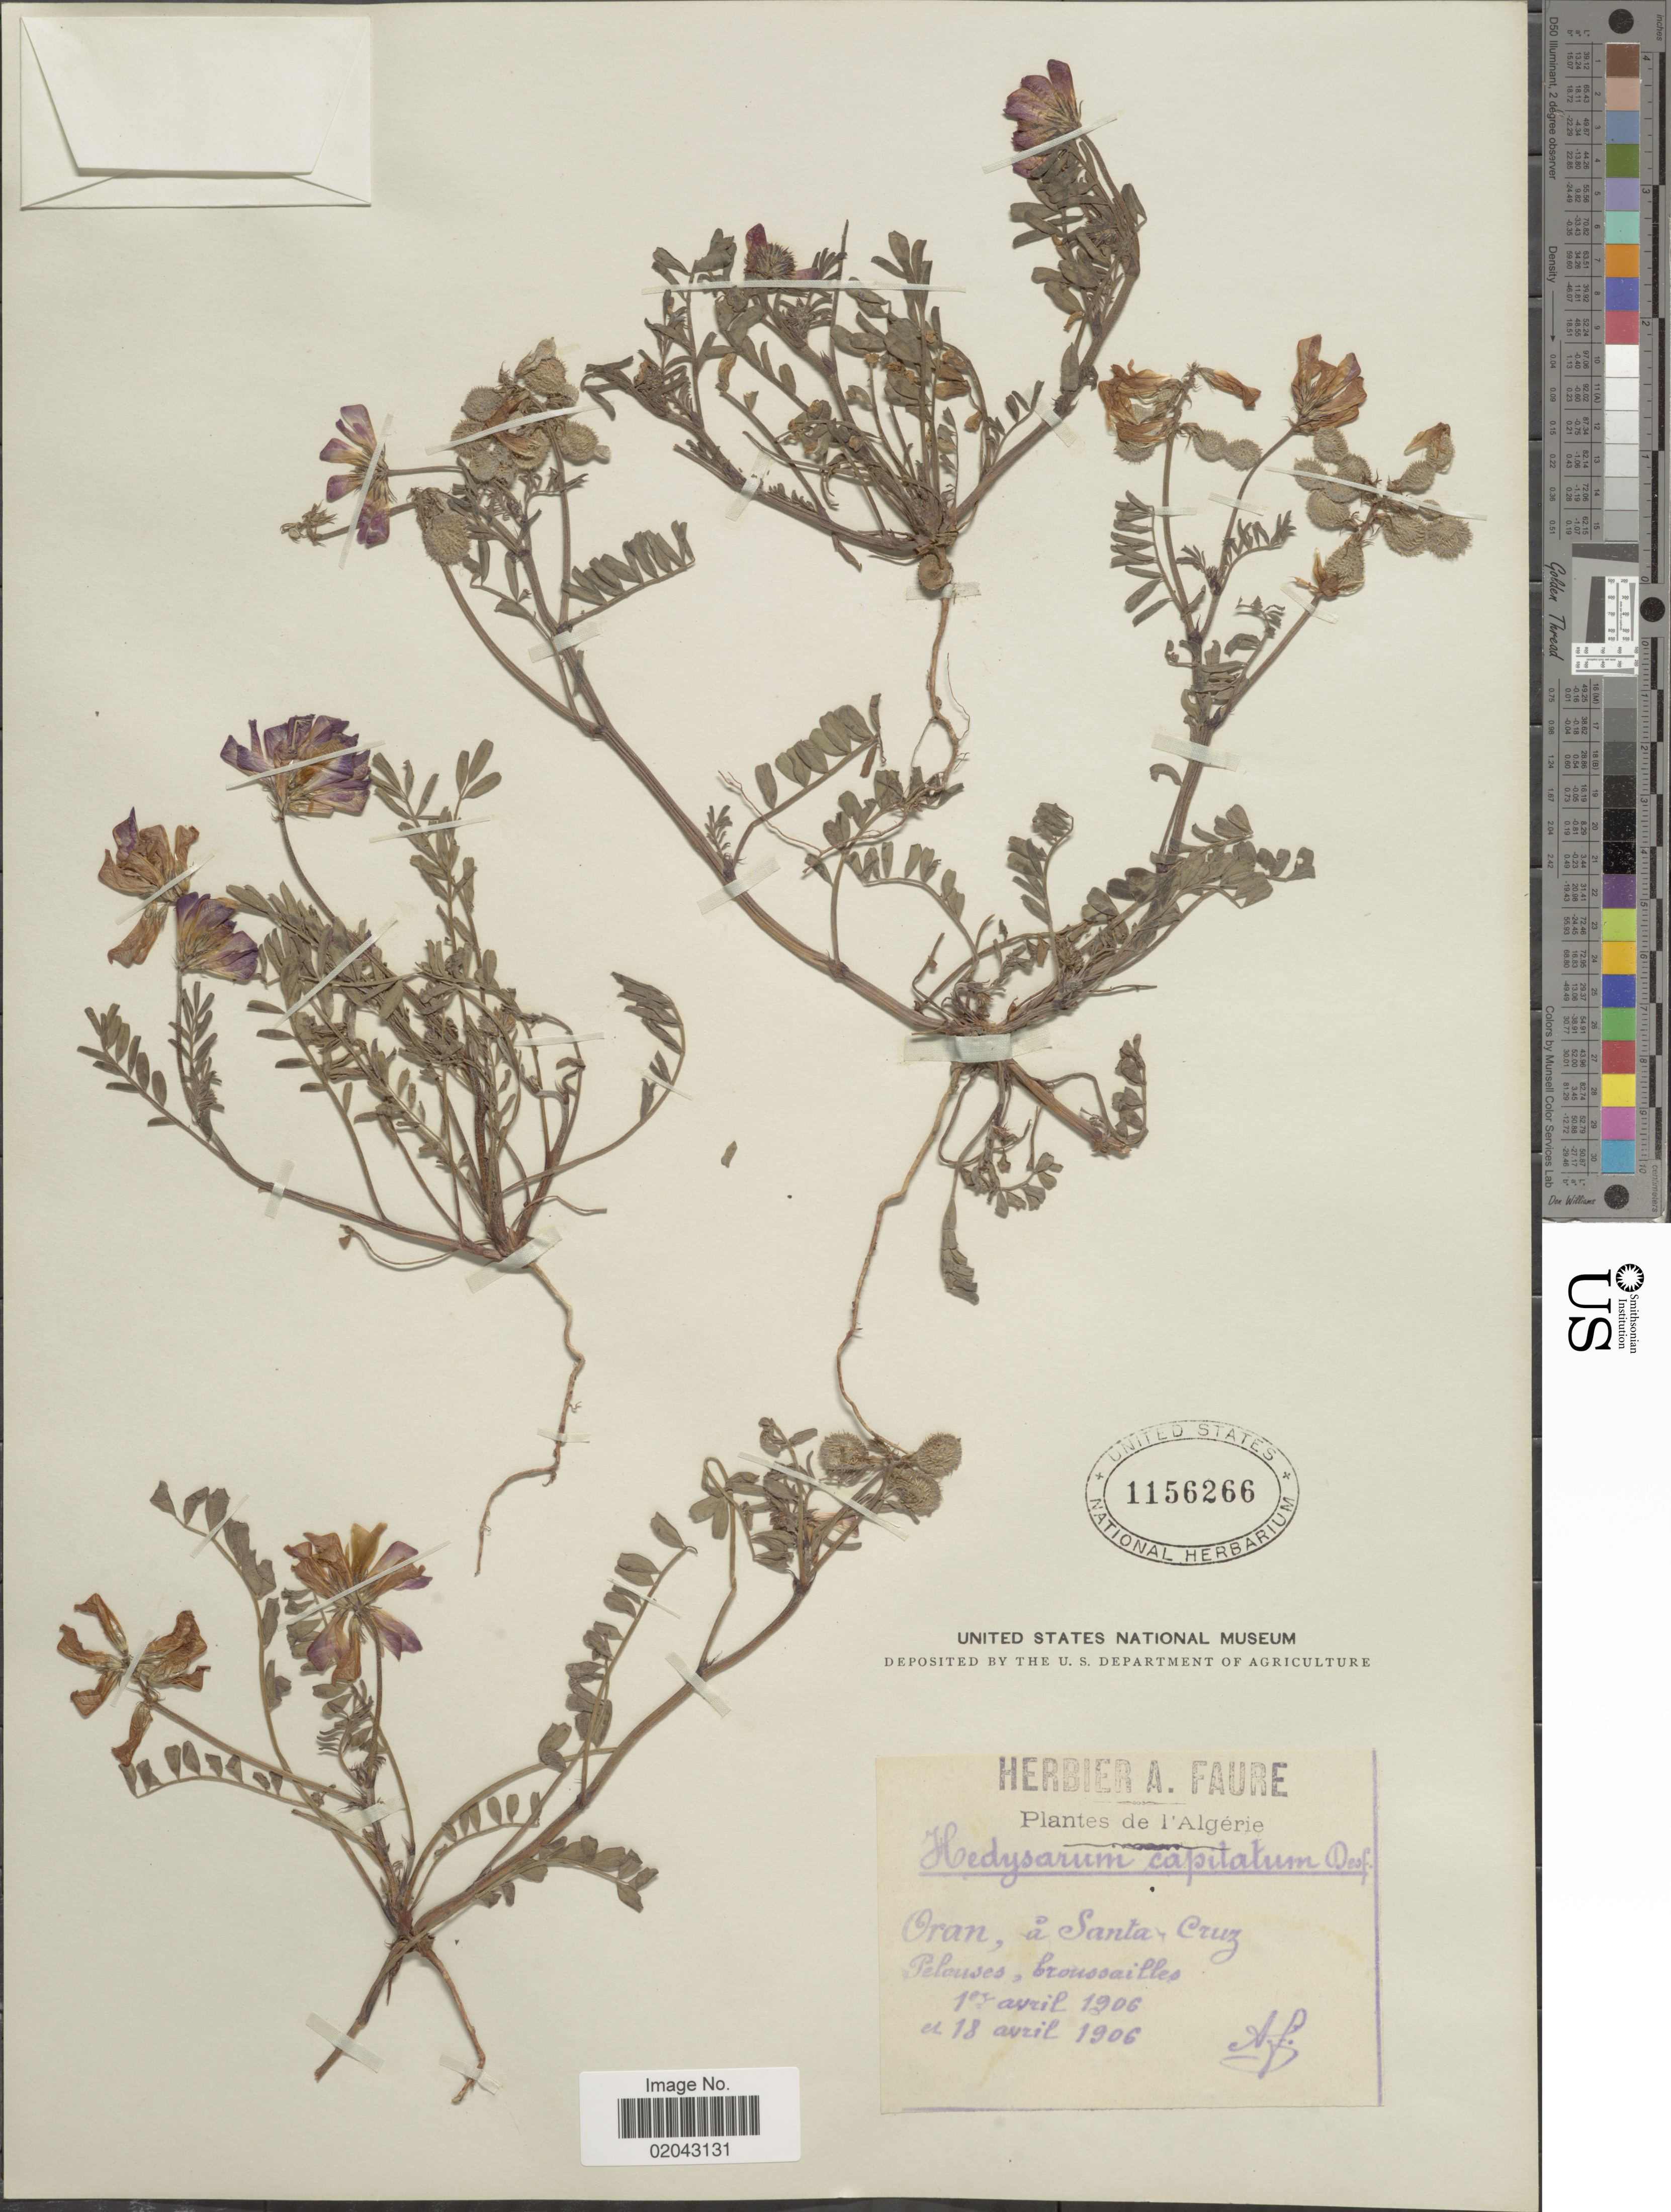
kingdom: Plantae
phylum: Tracheophyta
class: Magnoliopsida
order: Fabales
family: Fabaceae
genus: Hedysarum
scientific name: Hedysarum capitatum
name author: Burm. f.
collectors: A. Faure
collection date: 1906-04-01/1906-04-18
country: Algeria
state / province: Oran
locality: Oran, a Santa Cruz, Pelouses, broussailles.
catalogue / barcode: US 1156266